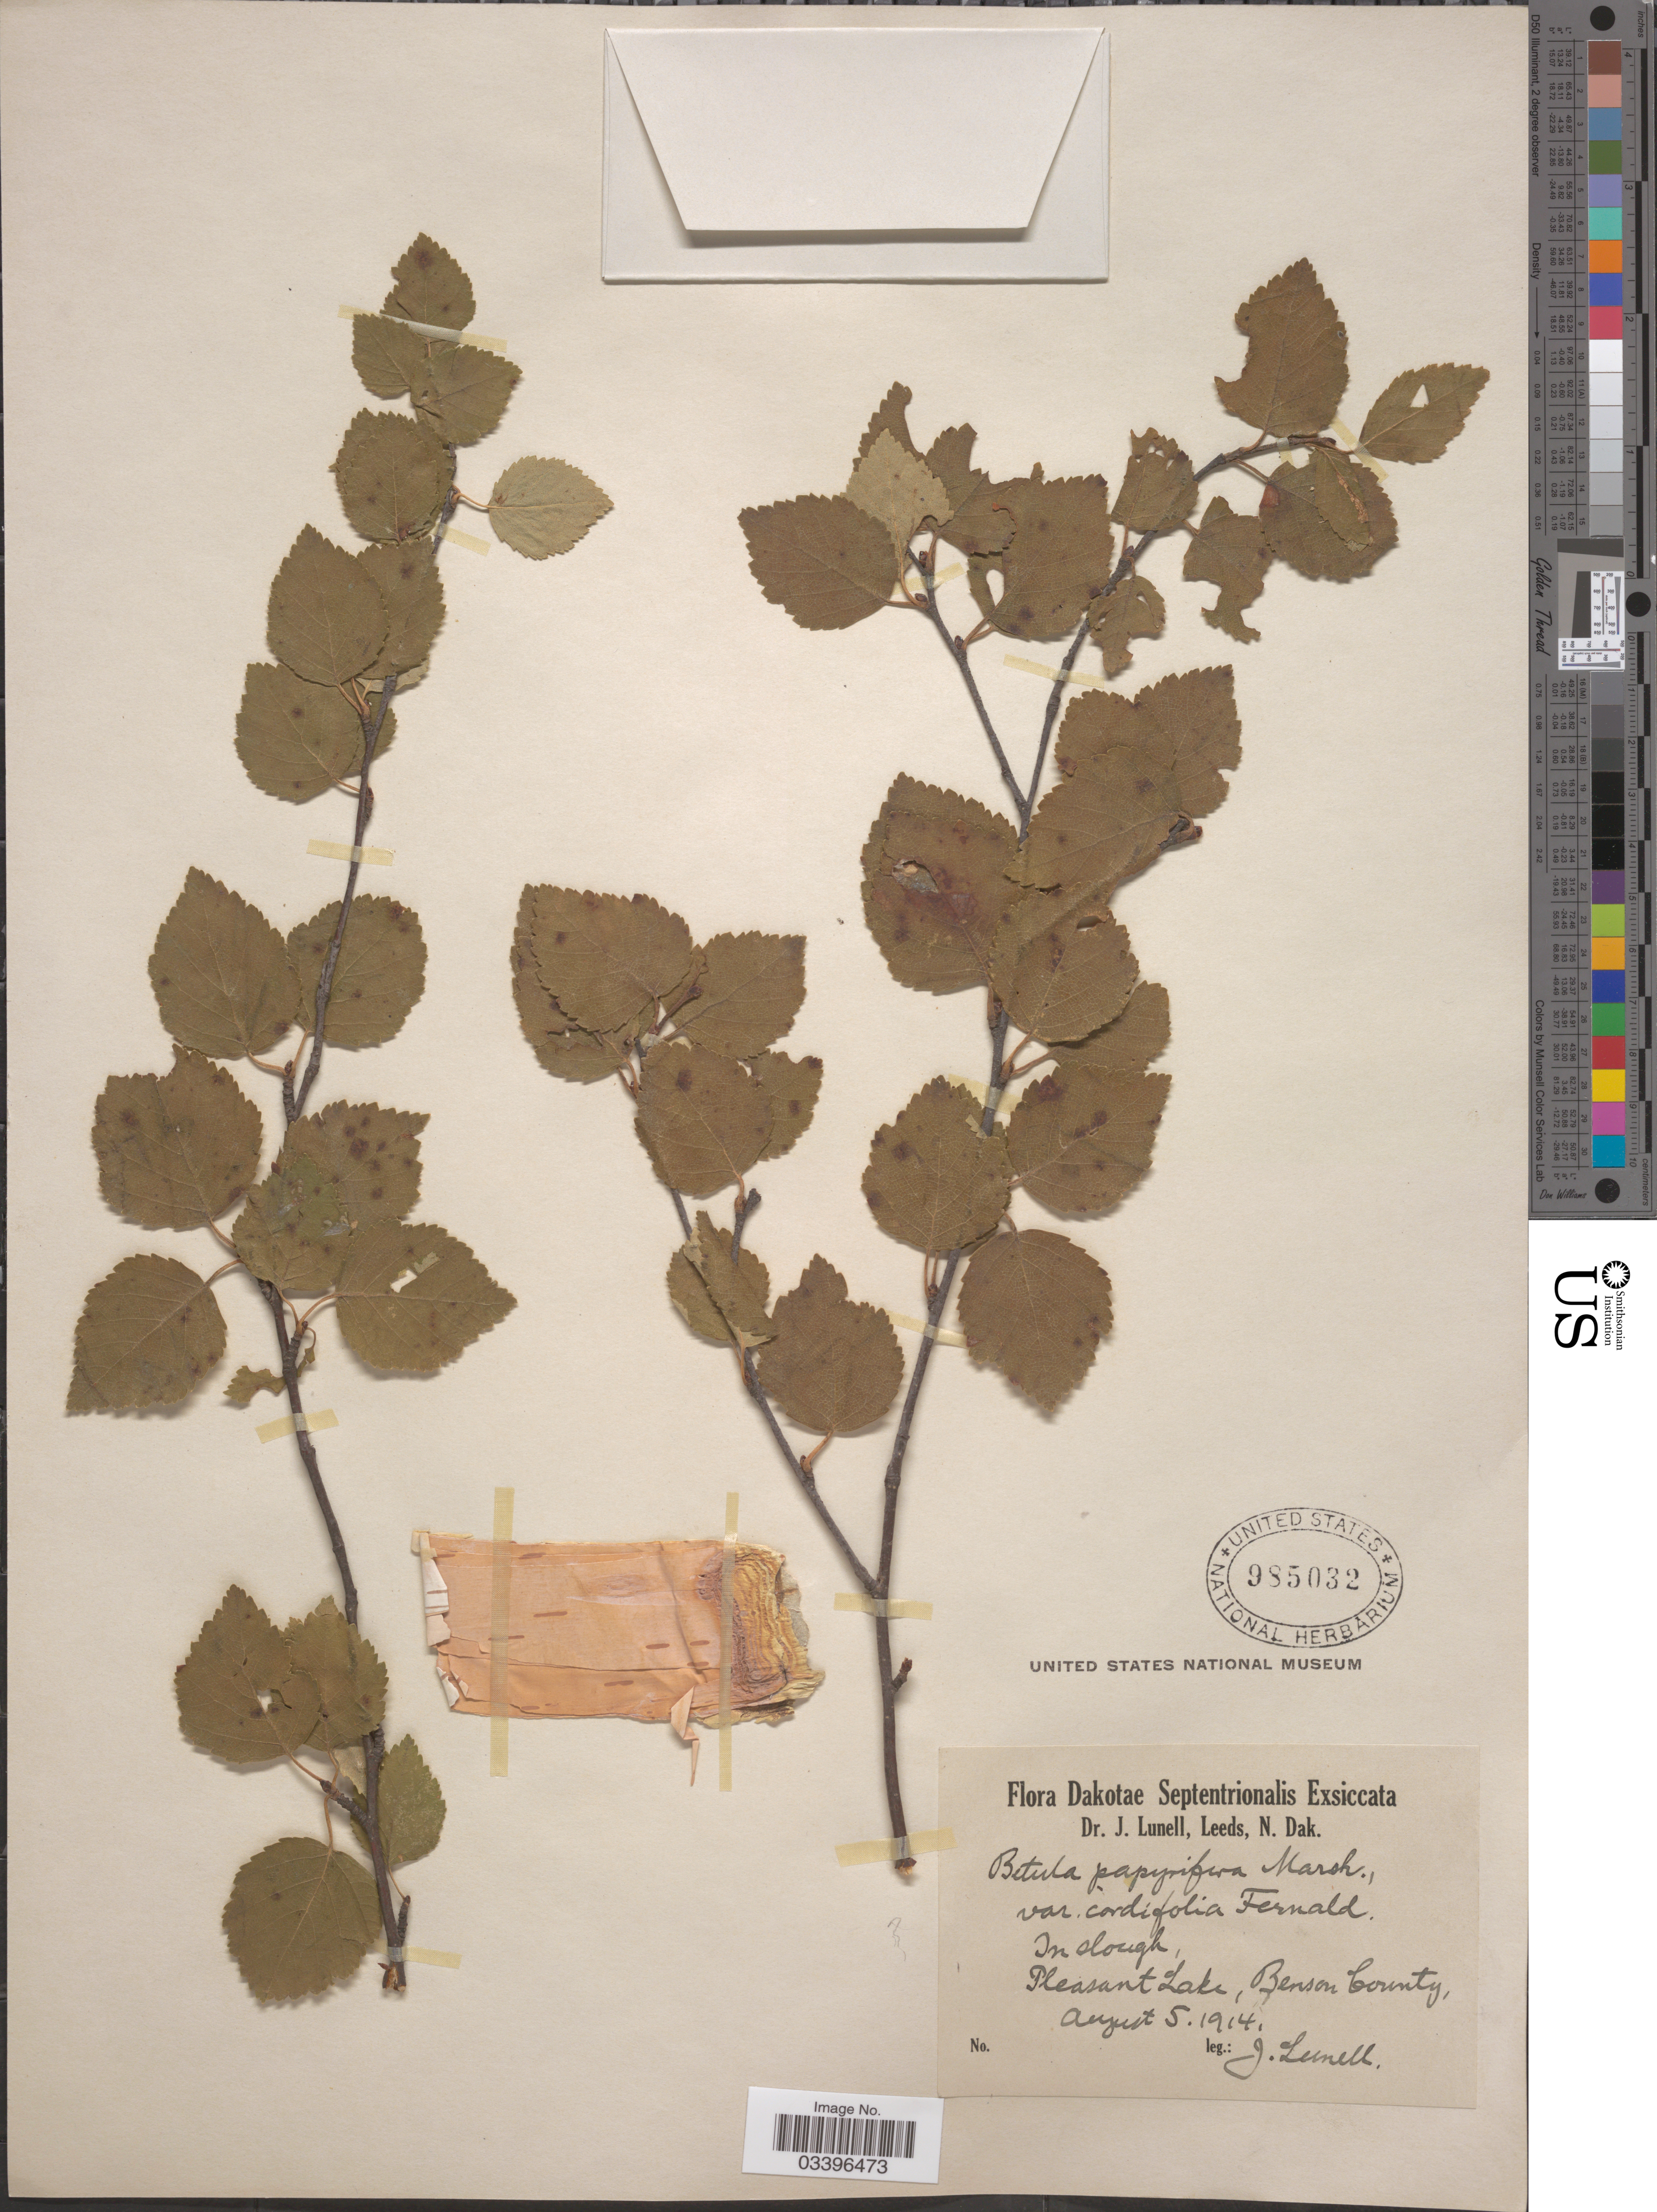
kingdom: Plantae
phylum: Tracheophyta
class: Magnoliopsida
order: Fagales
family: Betulaceae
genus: Betula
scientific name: Betula papyrifera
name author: Marshall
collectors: J. Lunell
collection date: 1914-08-05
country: United States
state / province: North Dakota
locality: Dakotae Septentrionalis. In slough, Pleasant Lake, Benson County.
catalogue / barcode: US 985032